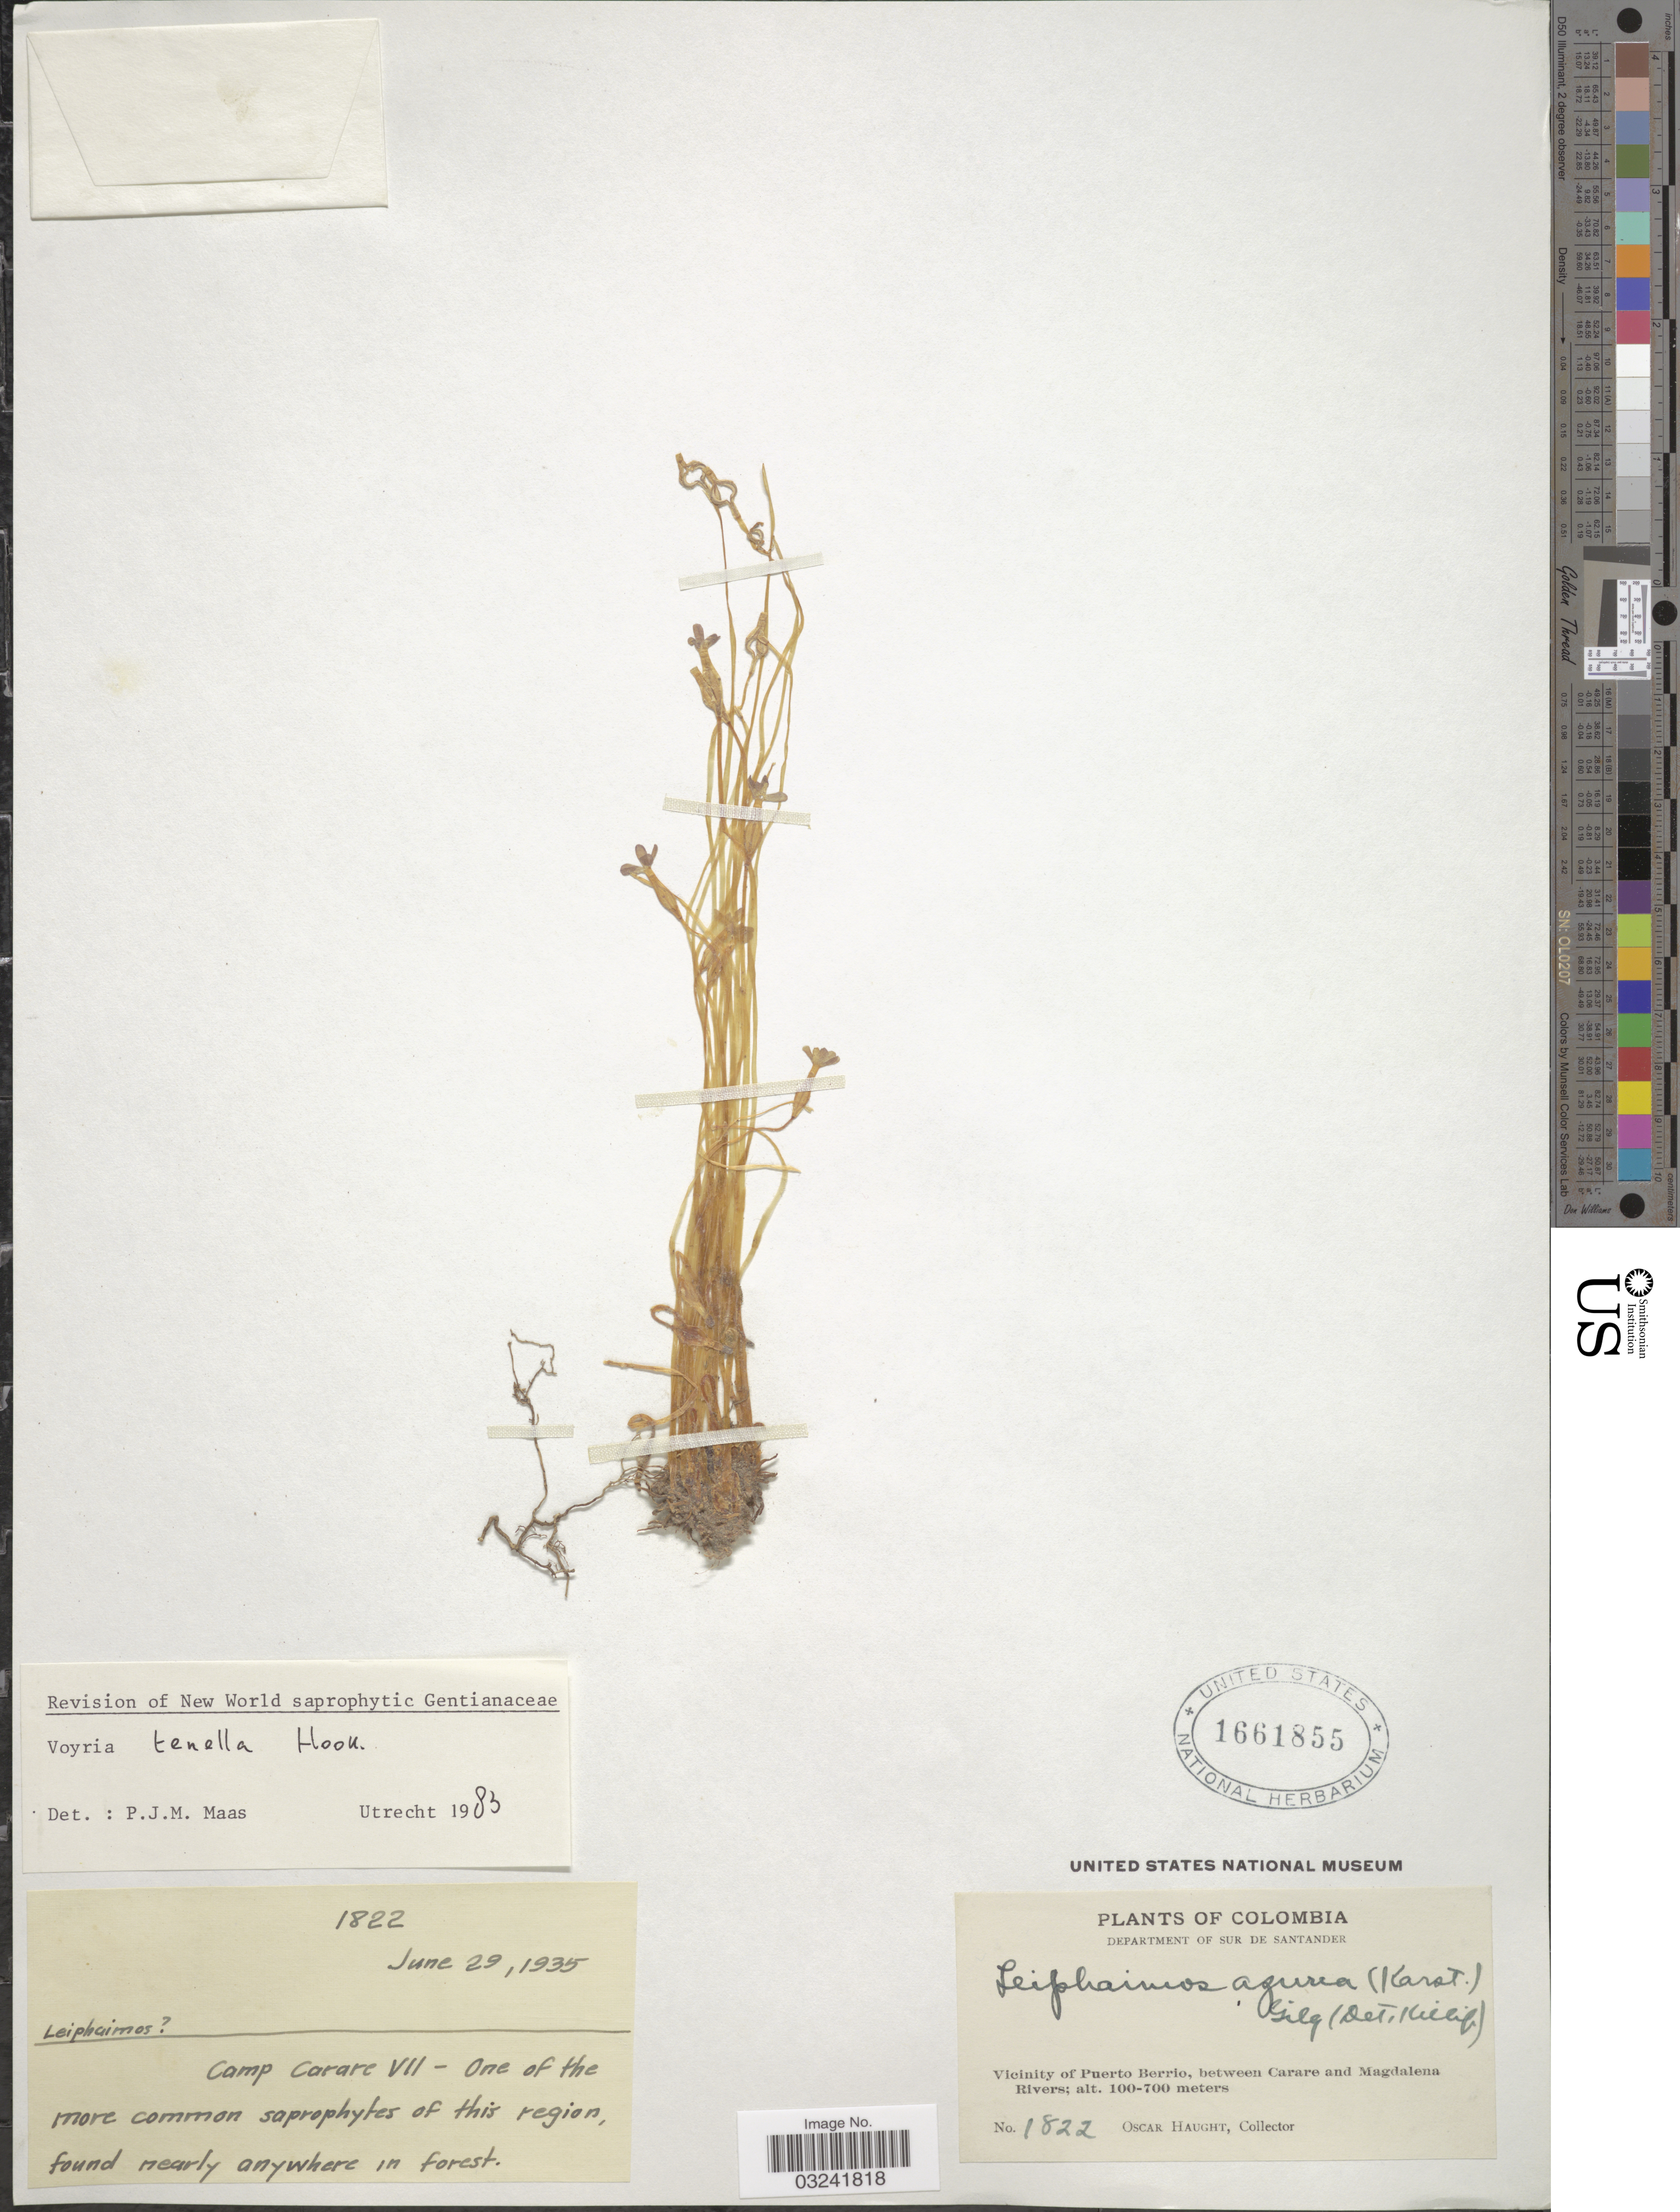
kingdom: Plantae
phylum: Tracheophyta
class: Magnoliopsida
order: Gentianales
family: Gentianaceae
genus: Voyria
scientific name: Voyria tenella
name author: Guilding ex Hook.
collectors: O. Haught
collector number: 1822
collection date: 1935-06-29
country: Colombia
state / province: Santander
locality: Department of Sur de Santander, Vicinity of Puerto Berrio, between Carare and Magdalena Rivers. Camp Carare VII.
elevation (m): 100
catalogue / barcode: US 1661855